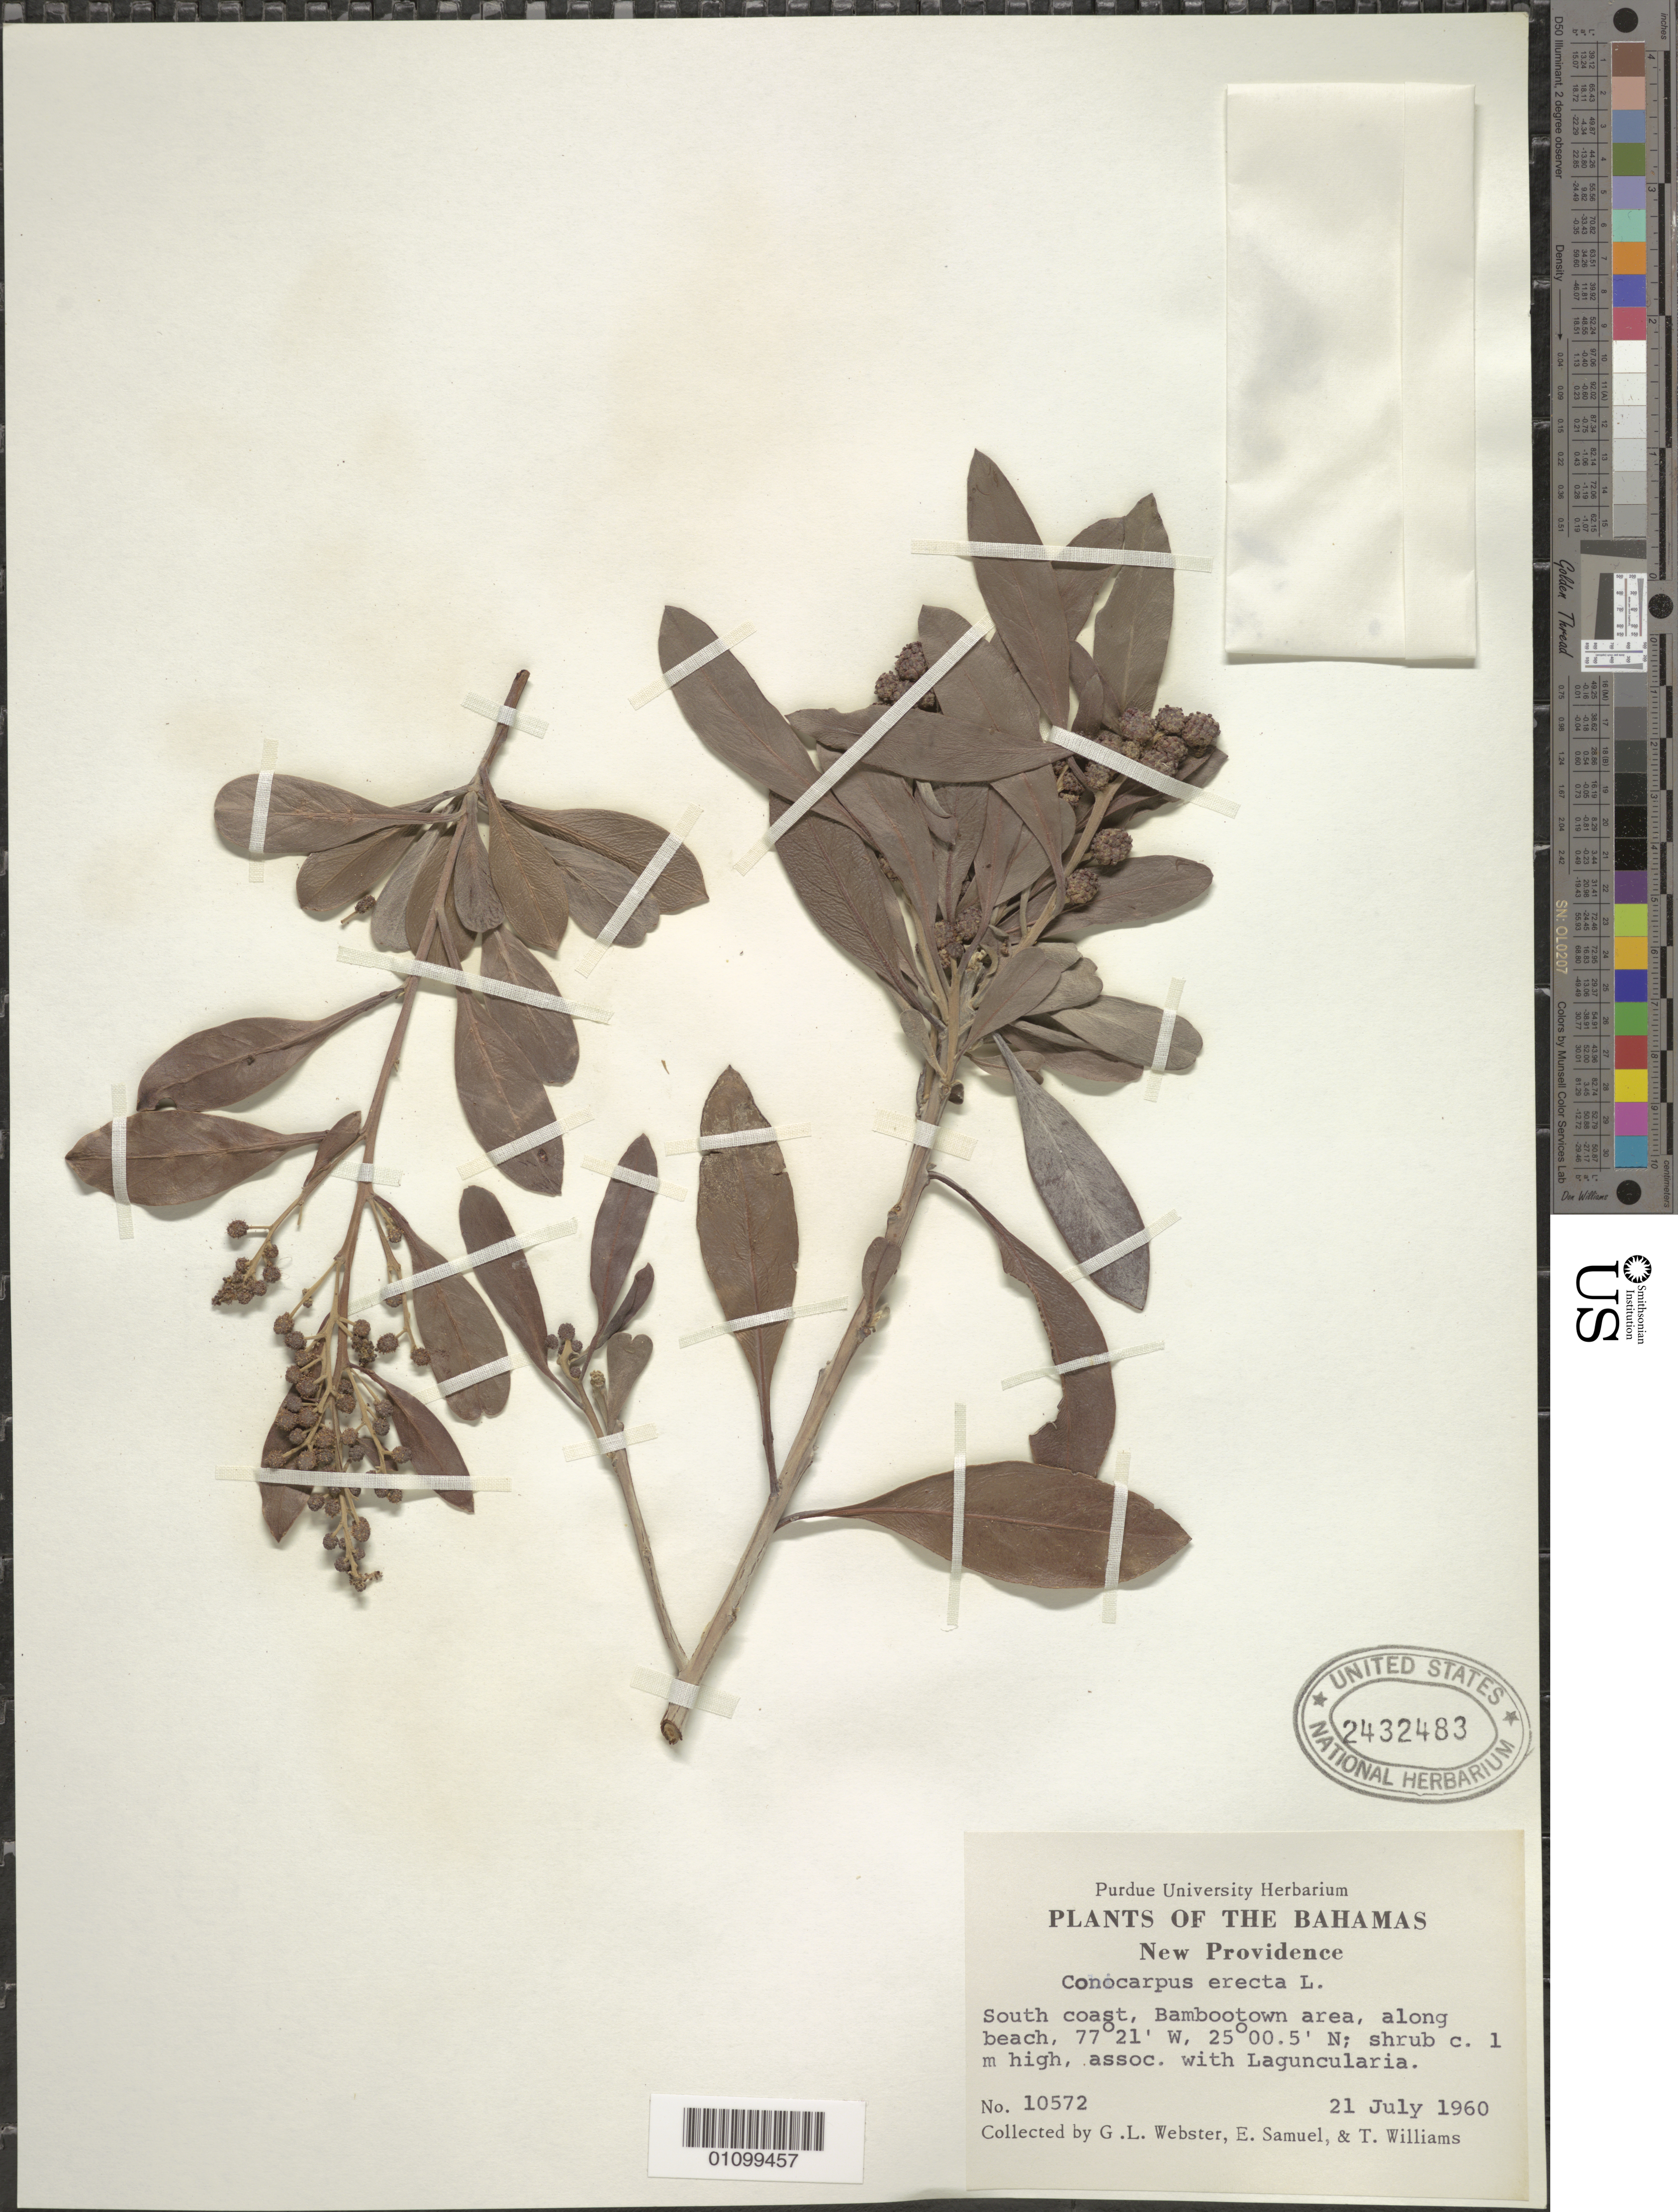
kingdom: Plantae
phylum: Tracheophyta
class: Magnoliopsida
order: Myrtales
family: Combretaceae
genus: Conocarpus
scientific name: Conocarpus erectus var. erectus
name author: L.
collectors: G. L. Webster, E. Samuel & T. Williams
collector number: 10572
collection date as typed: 21 Jul 1960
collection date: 1960-07-21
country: Bahamas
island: New Providence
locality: S coast, Bambootown area, along beach.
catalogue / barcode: US 2432483